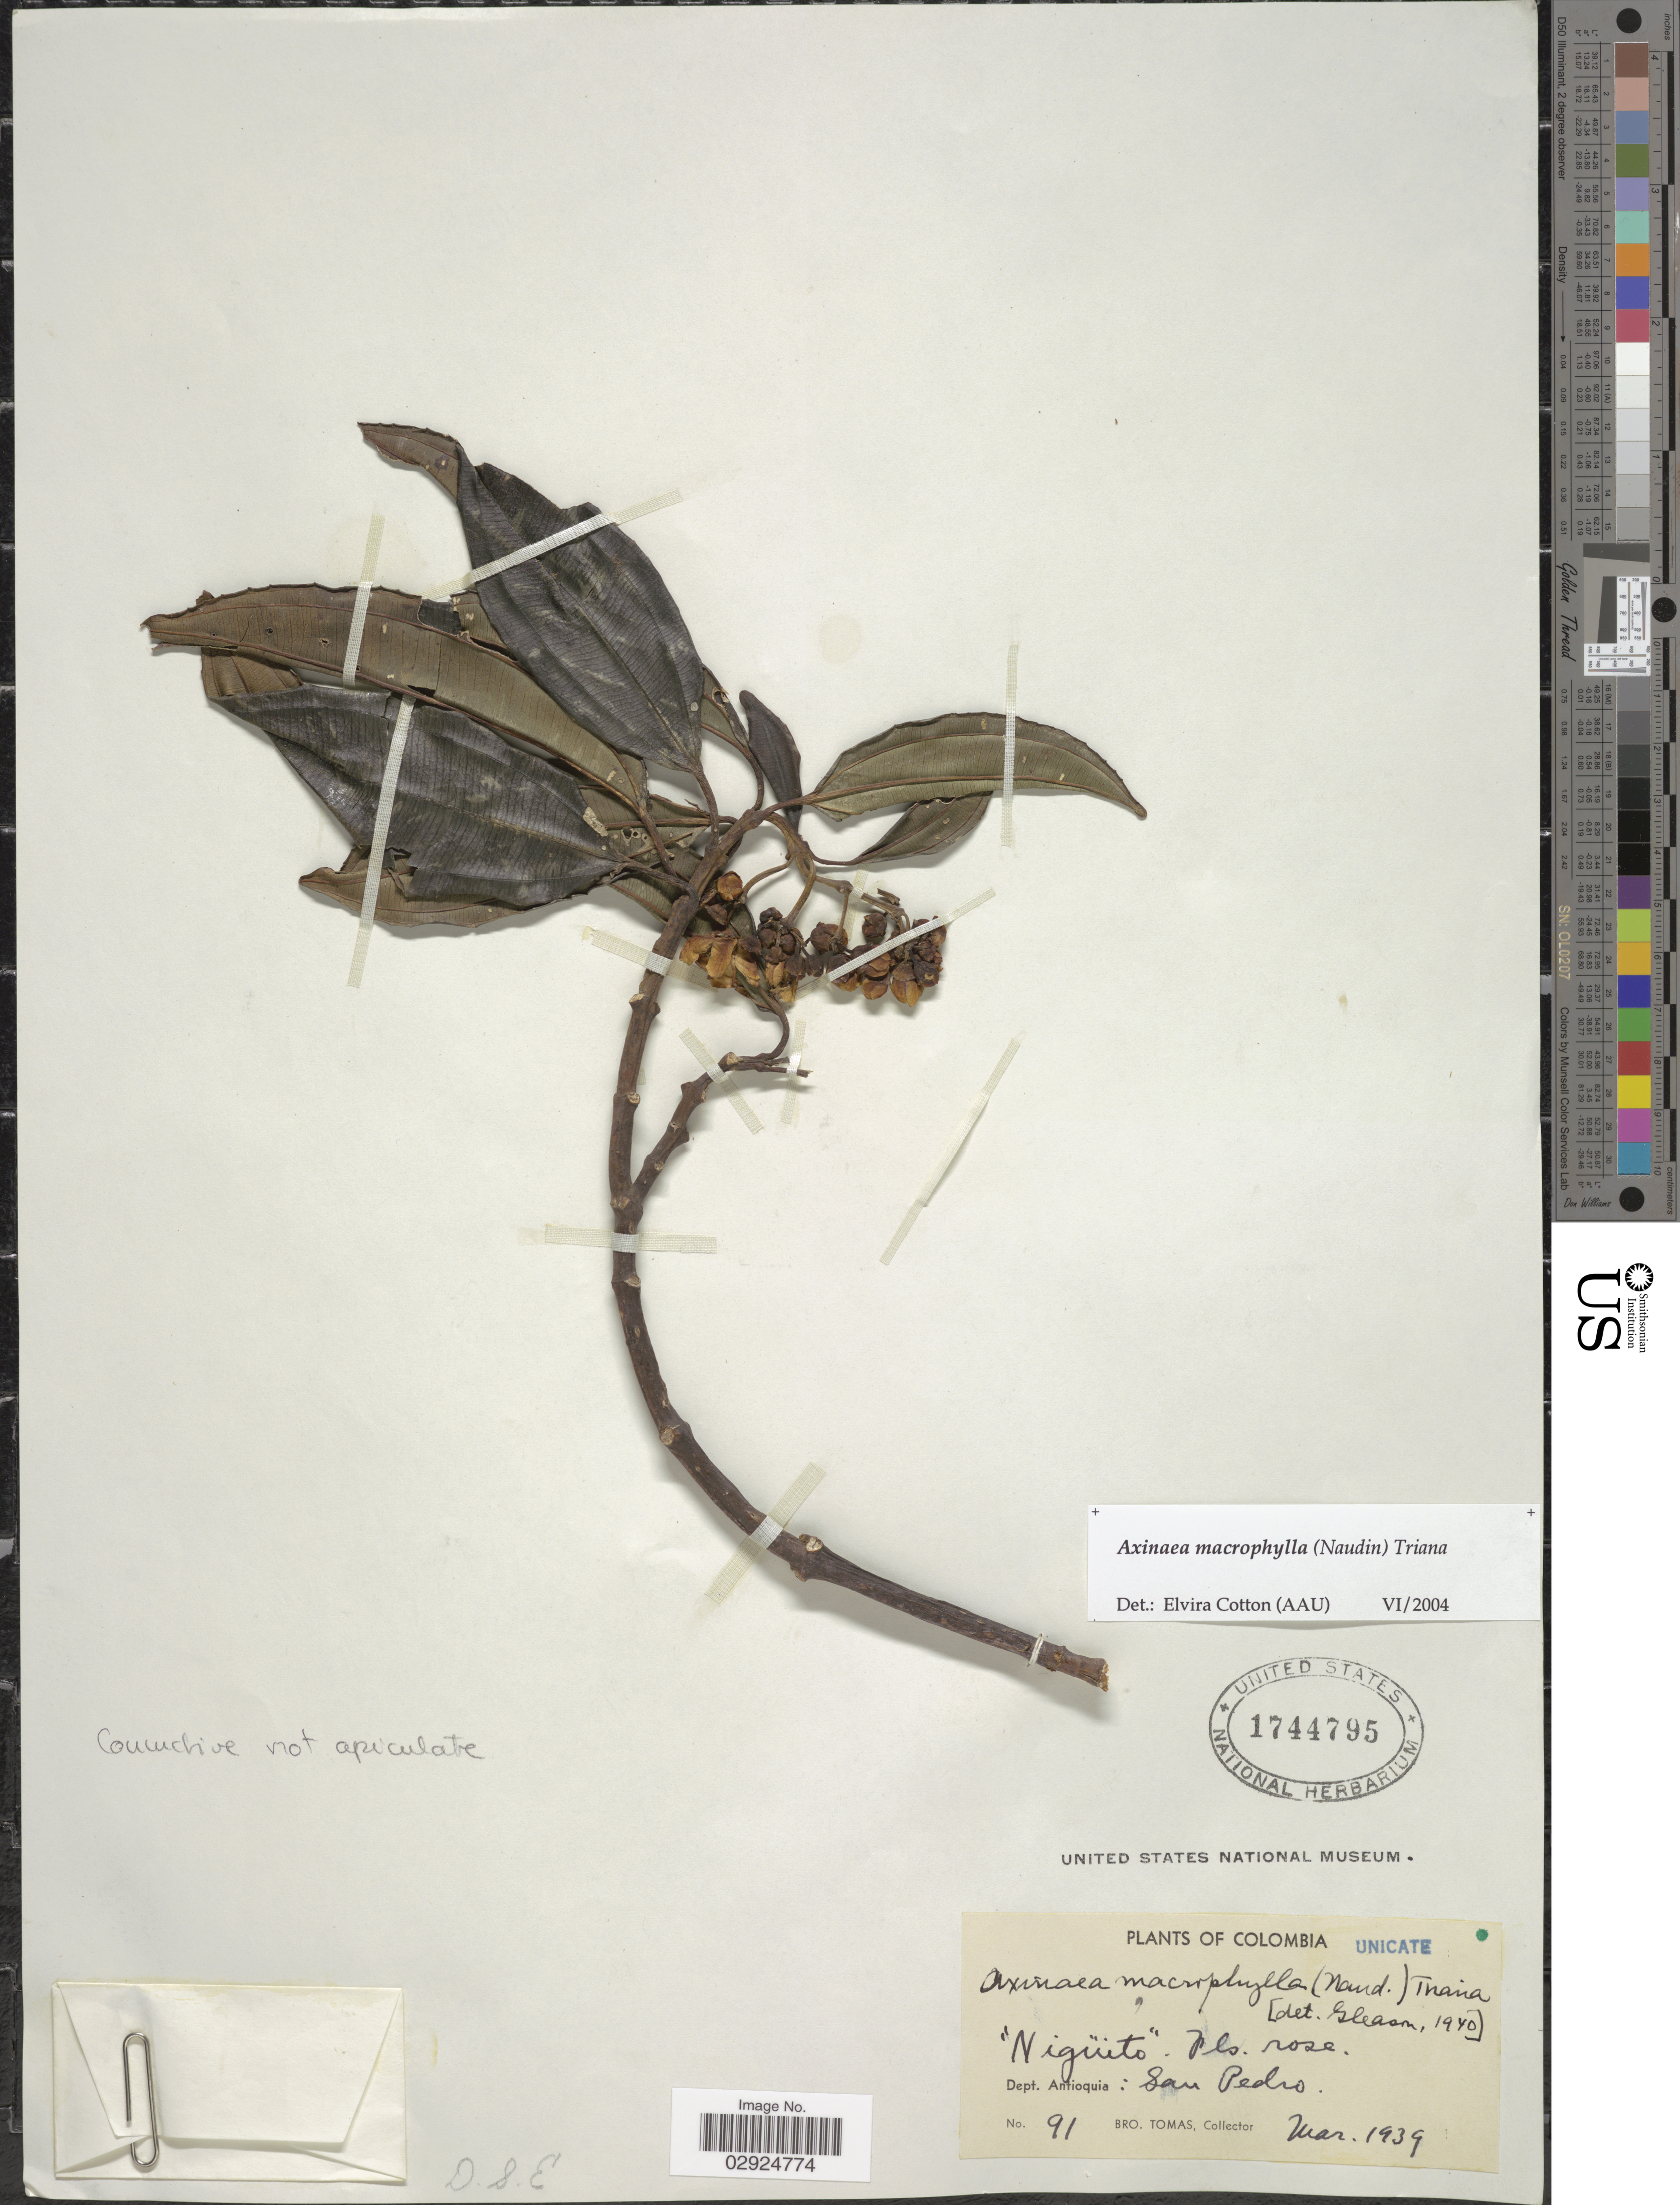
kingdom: Plantae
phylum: Tracheophyta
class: Magnoliopsida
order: Myrtales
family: Melastomataceae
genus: Axinaea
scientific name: Axinaea macrophylla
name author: (Naudin) Triana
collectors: B. Tomas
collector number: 91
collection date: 1939-03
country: Colombia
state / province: Antioquia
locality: Dept. Antioquia: San Pedro.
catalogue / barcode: US 1744795